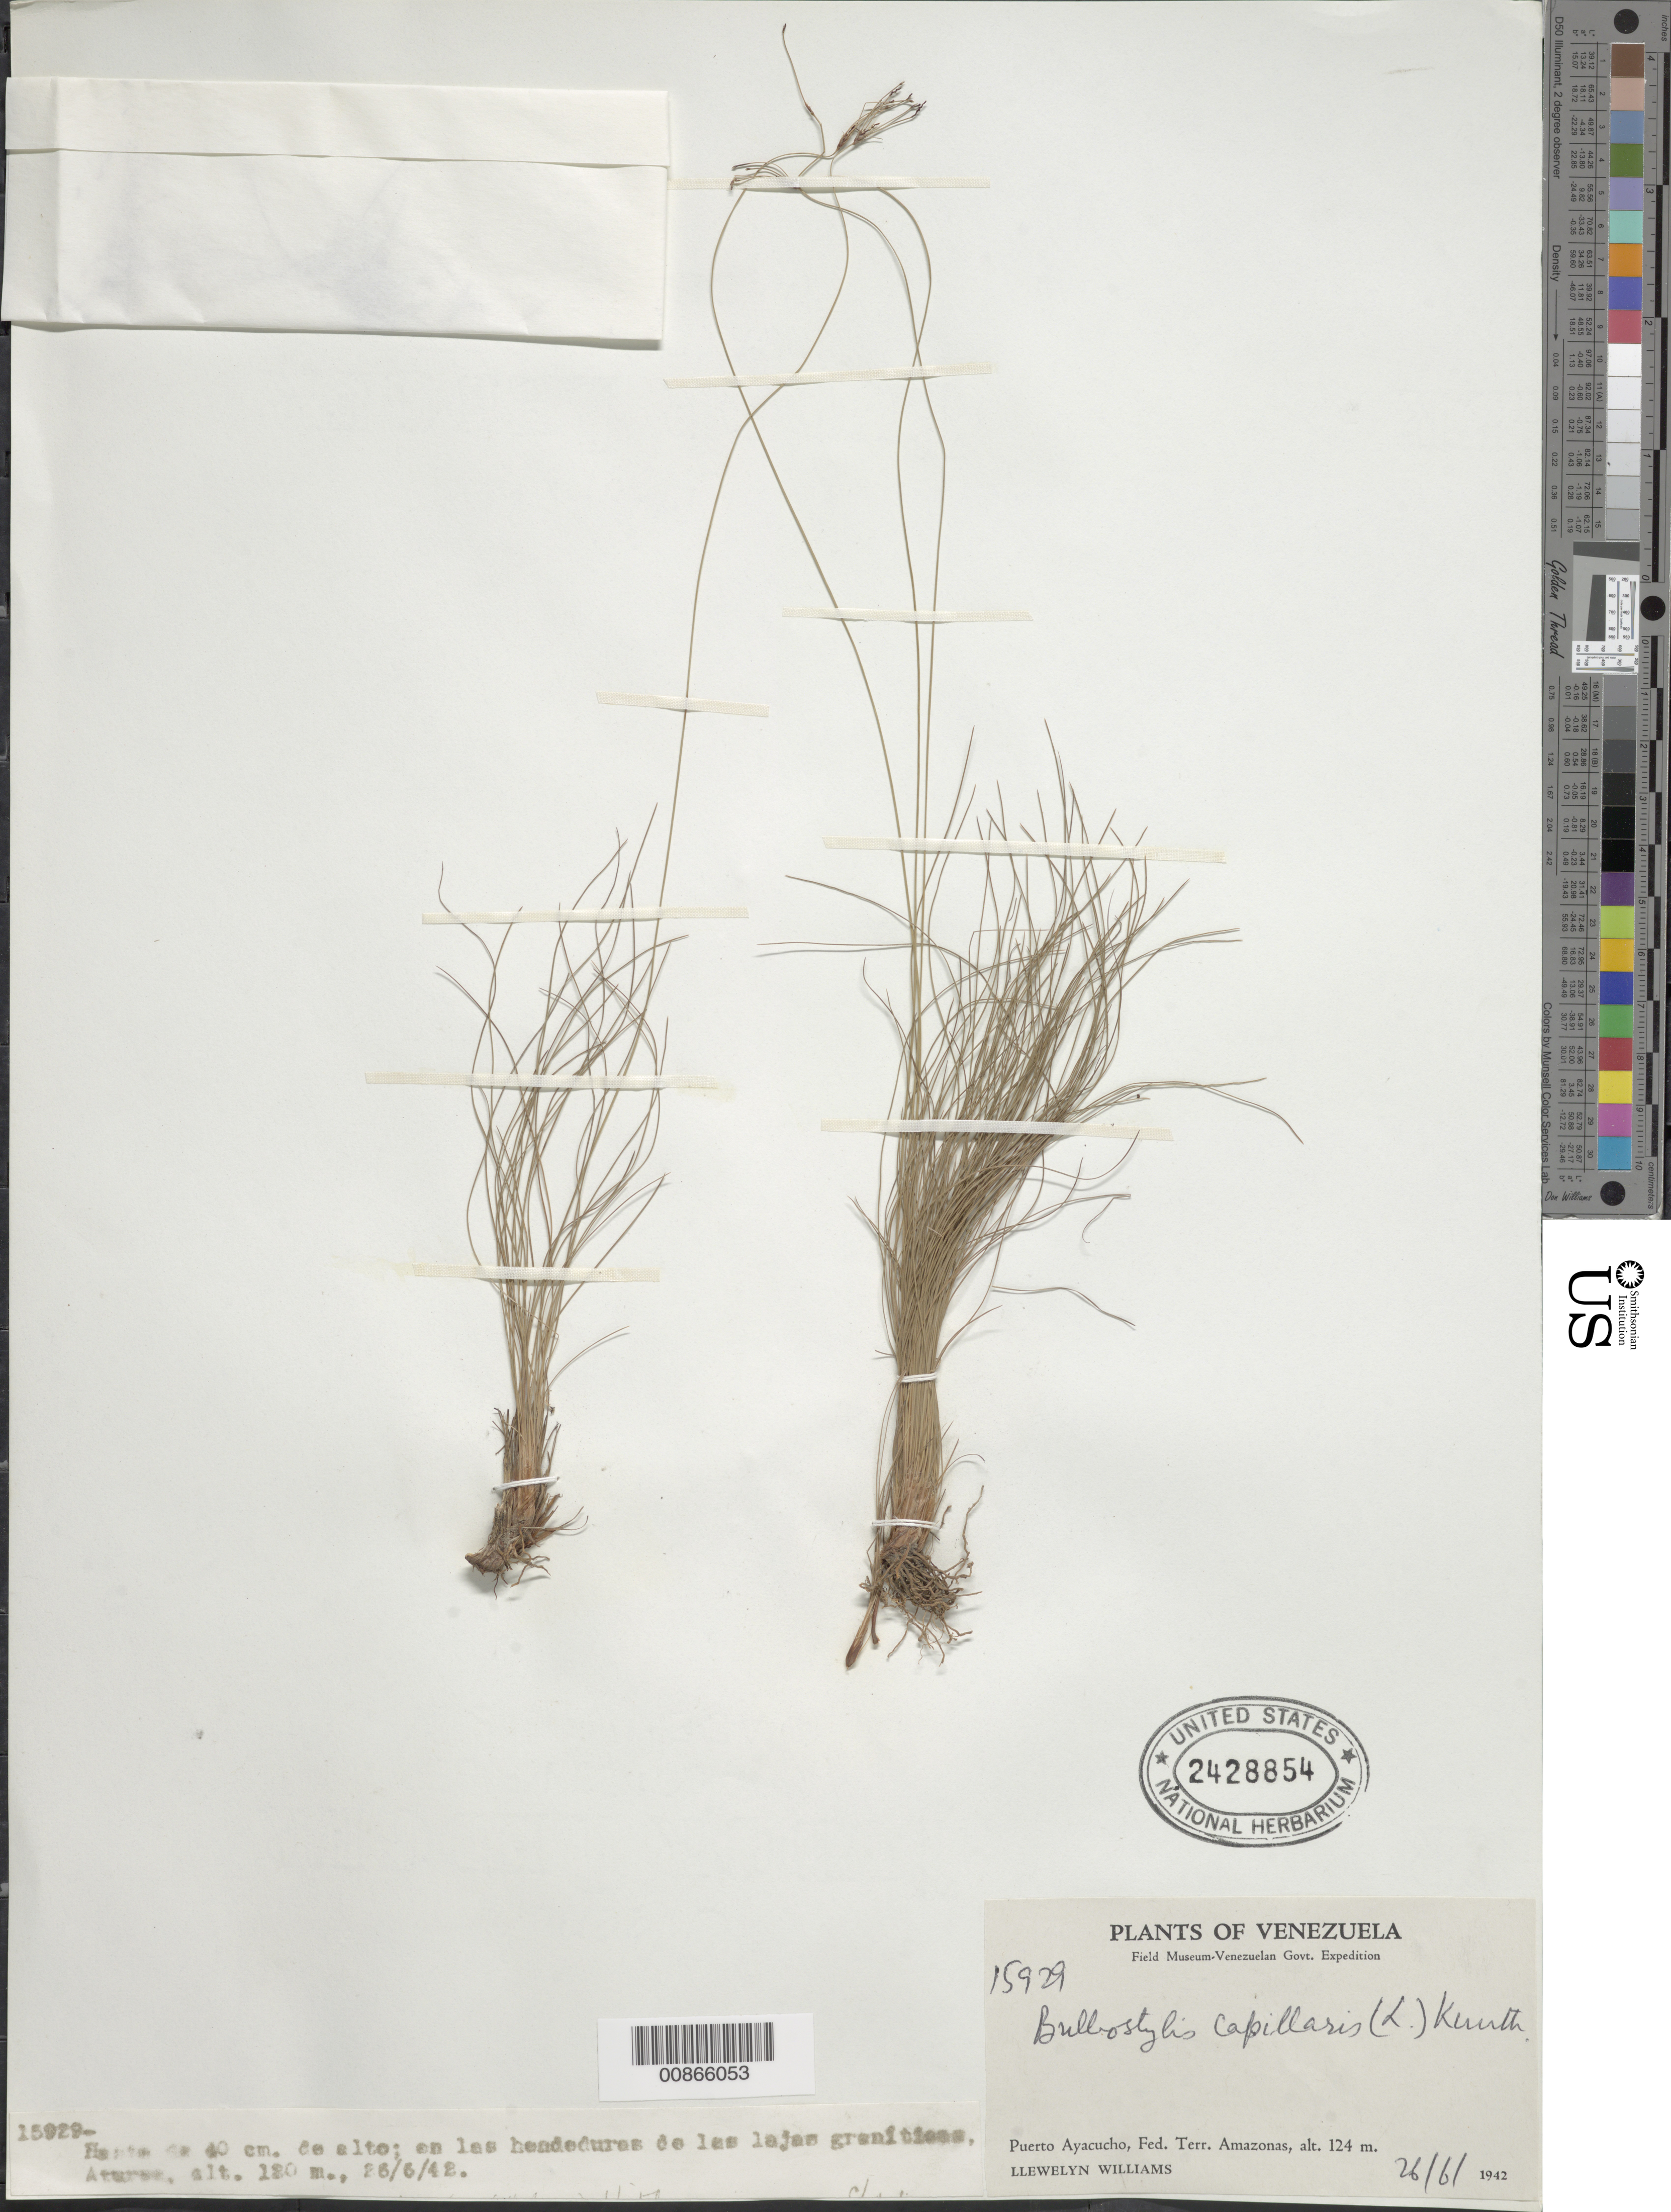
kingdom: Plantae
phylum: Tracheophyta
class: Liliopsida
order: Poales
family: Cyperaceae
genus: Bulbostylis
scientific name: Bulbostylis circinata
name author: (Kunth) C.B. Clarke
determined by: Maciel-Silva, J. F.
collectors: Ll. Williams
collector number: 15929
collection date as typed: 26-Jun-42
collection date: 1942-06-26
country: Venezuela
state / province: Amazonas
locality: Atures, Orinoco R.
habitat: En las hendeduras de las lajas graníticas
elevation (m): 120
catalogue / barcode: US 2428854